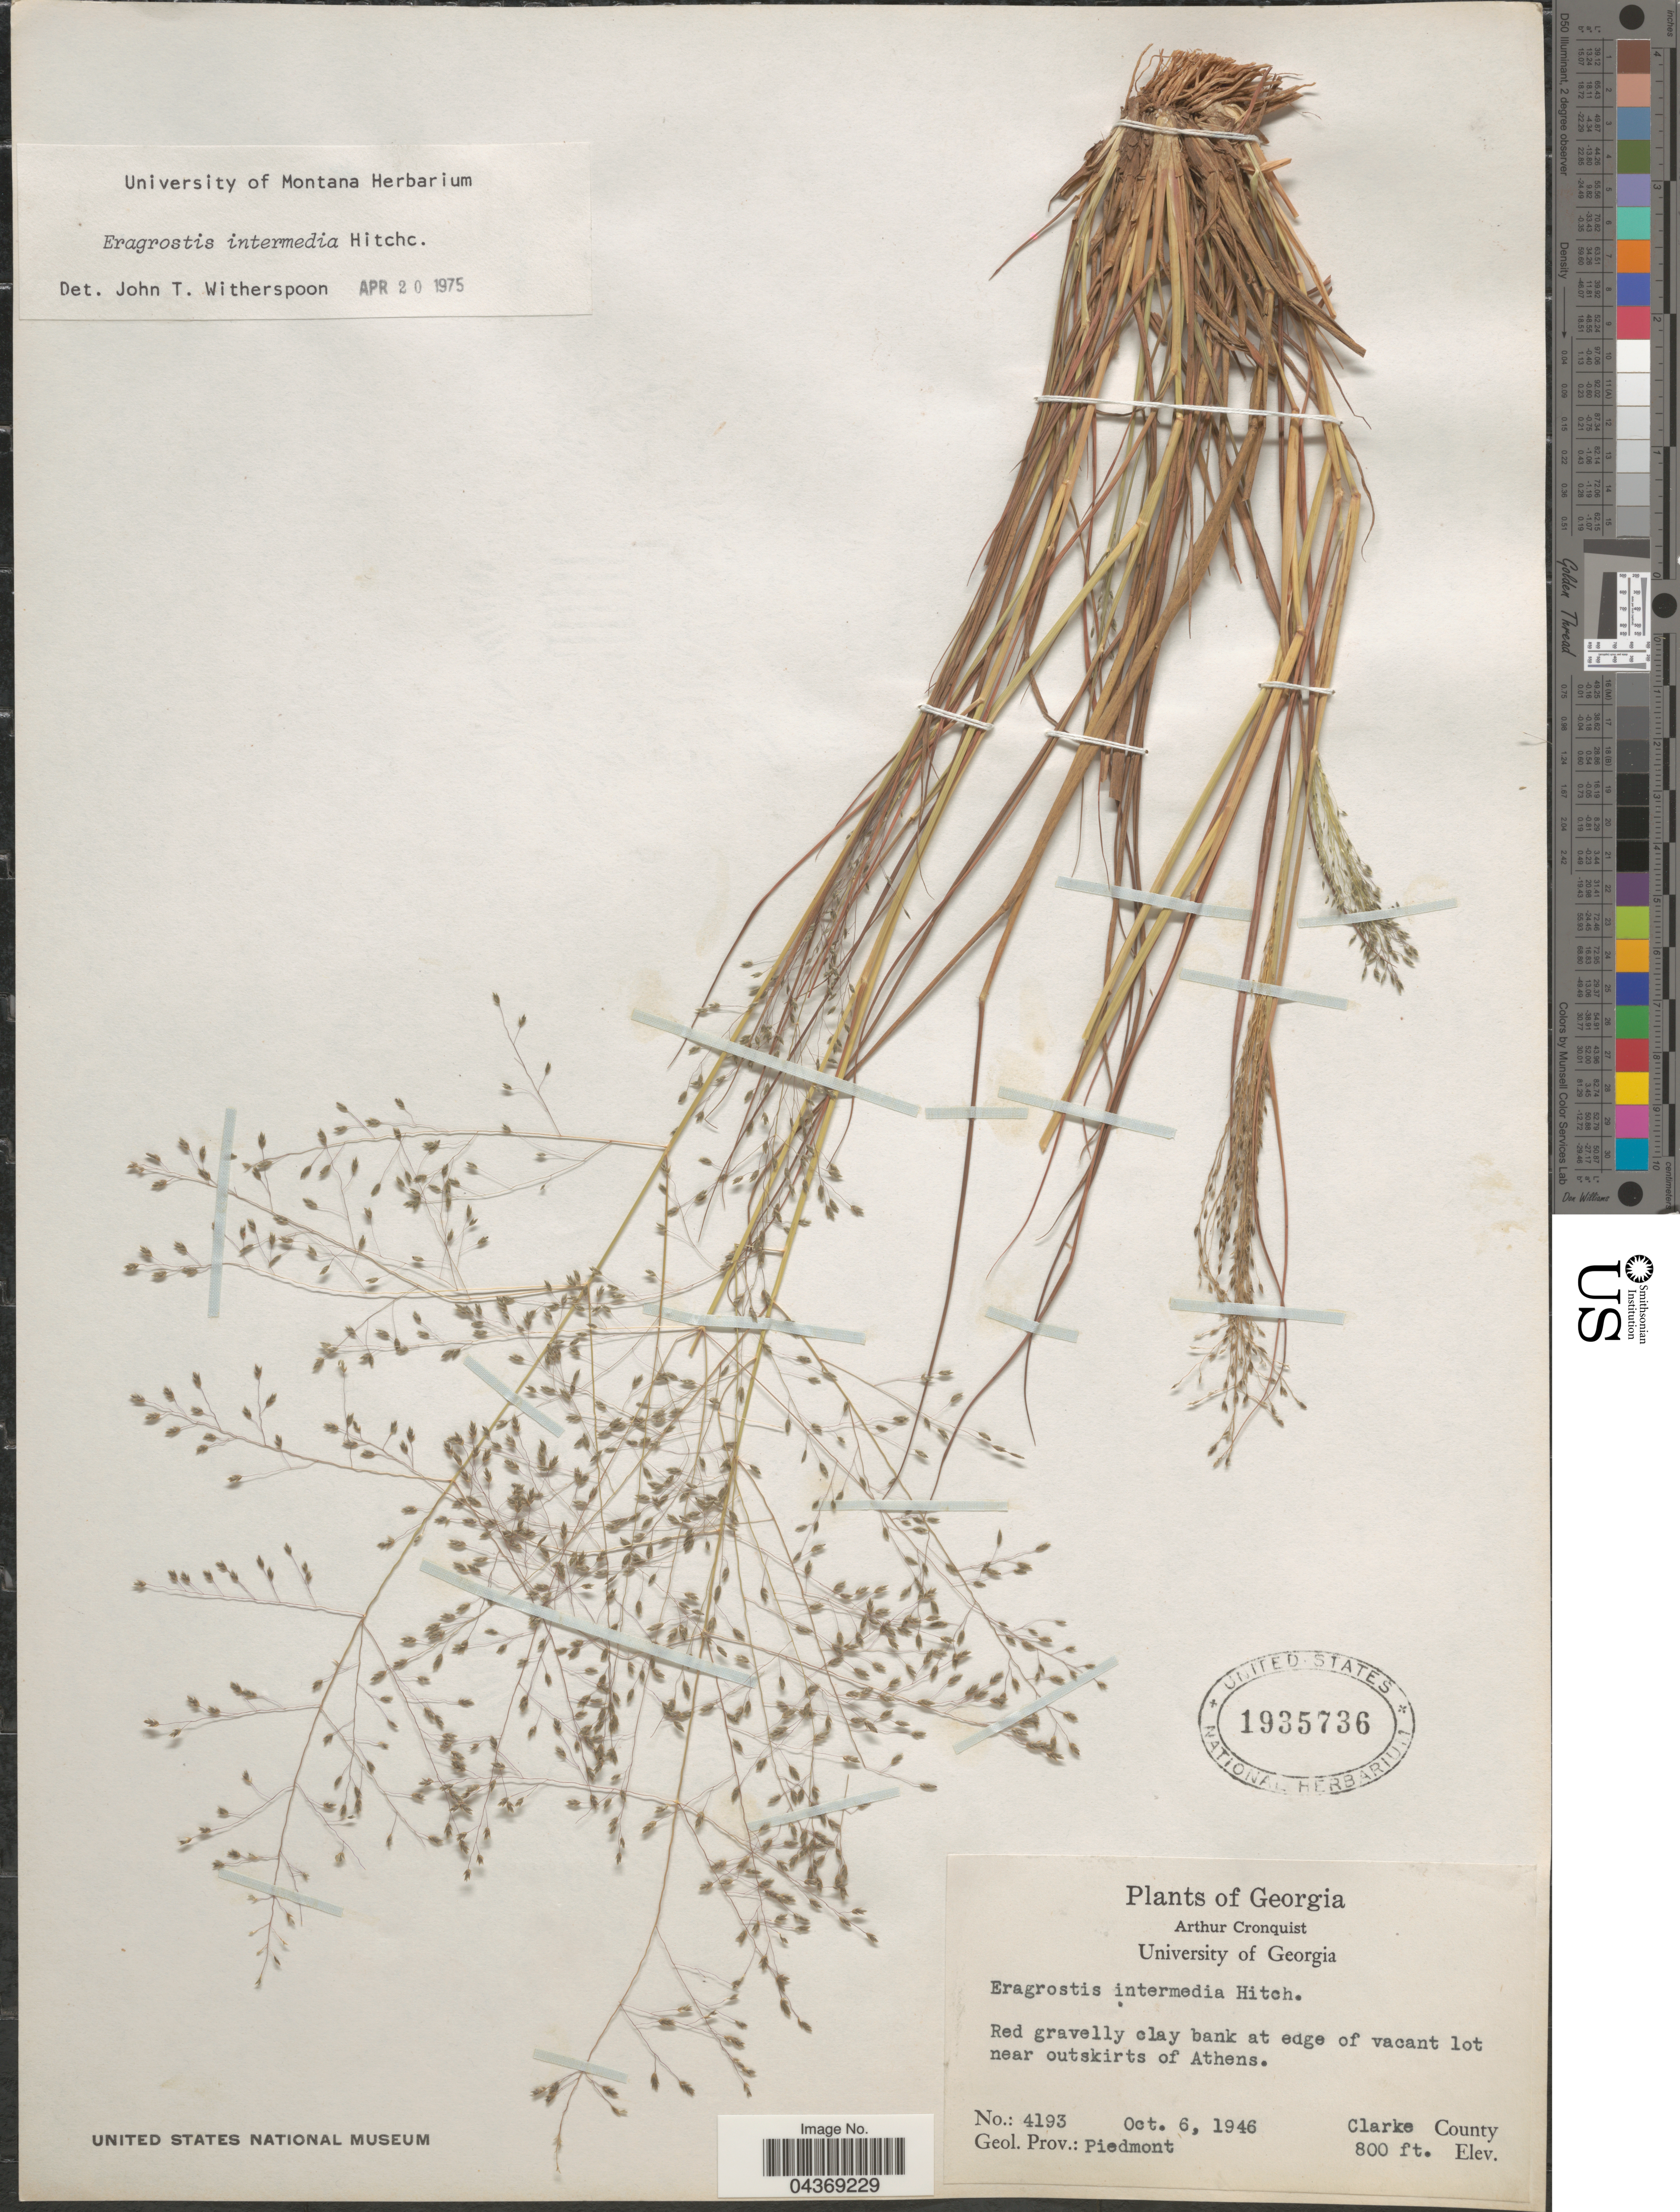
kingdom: Plantae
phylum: Tracheophyta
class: Liliopsida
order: Poales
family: Poaceae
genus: Eragrostis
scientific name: Eragrostis intermedia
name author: Hitchc.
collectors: A. J. Cronquist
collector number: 4193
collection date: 1946-10-06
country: United States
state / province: Georgia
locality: Red gravelly clay bank at edge of vacant lot near outskirts of Athens. Clarke County.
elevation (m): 244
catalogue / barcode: US 1935736